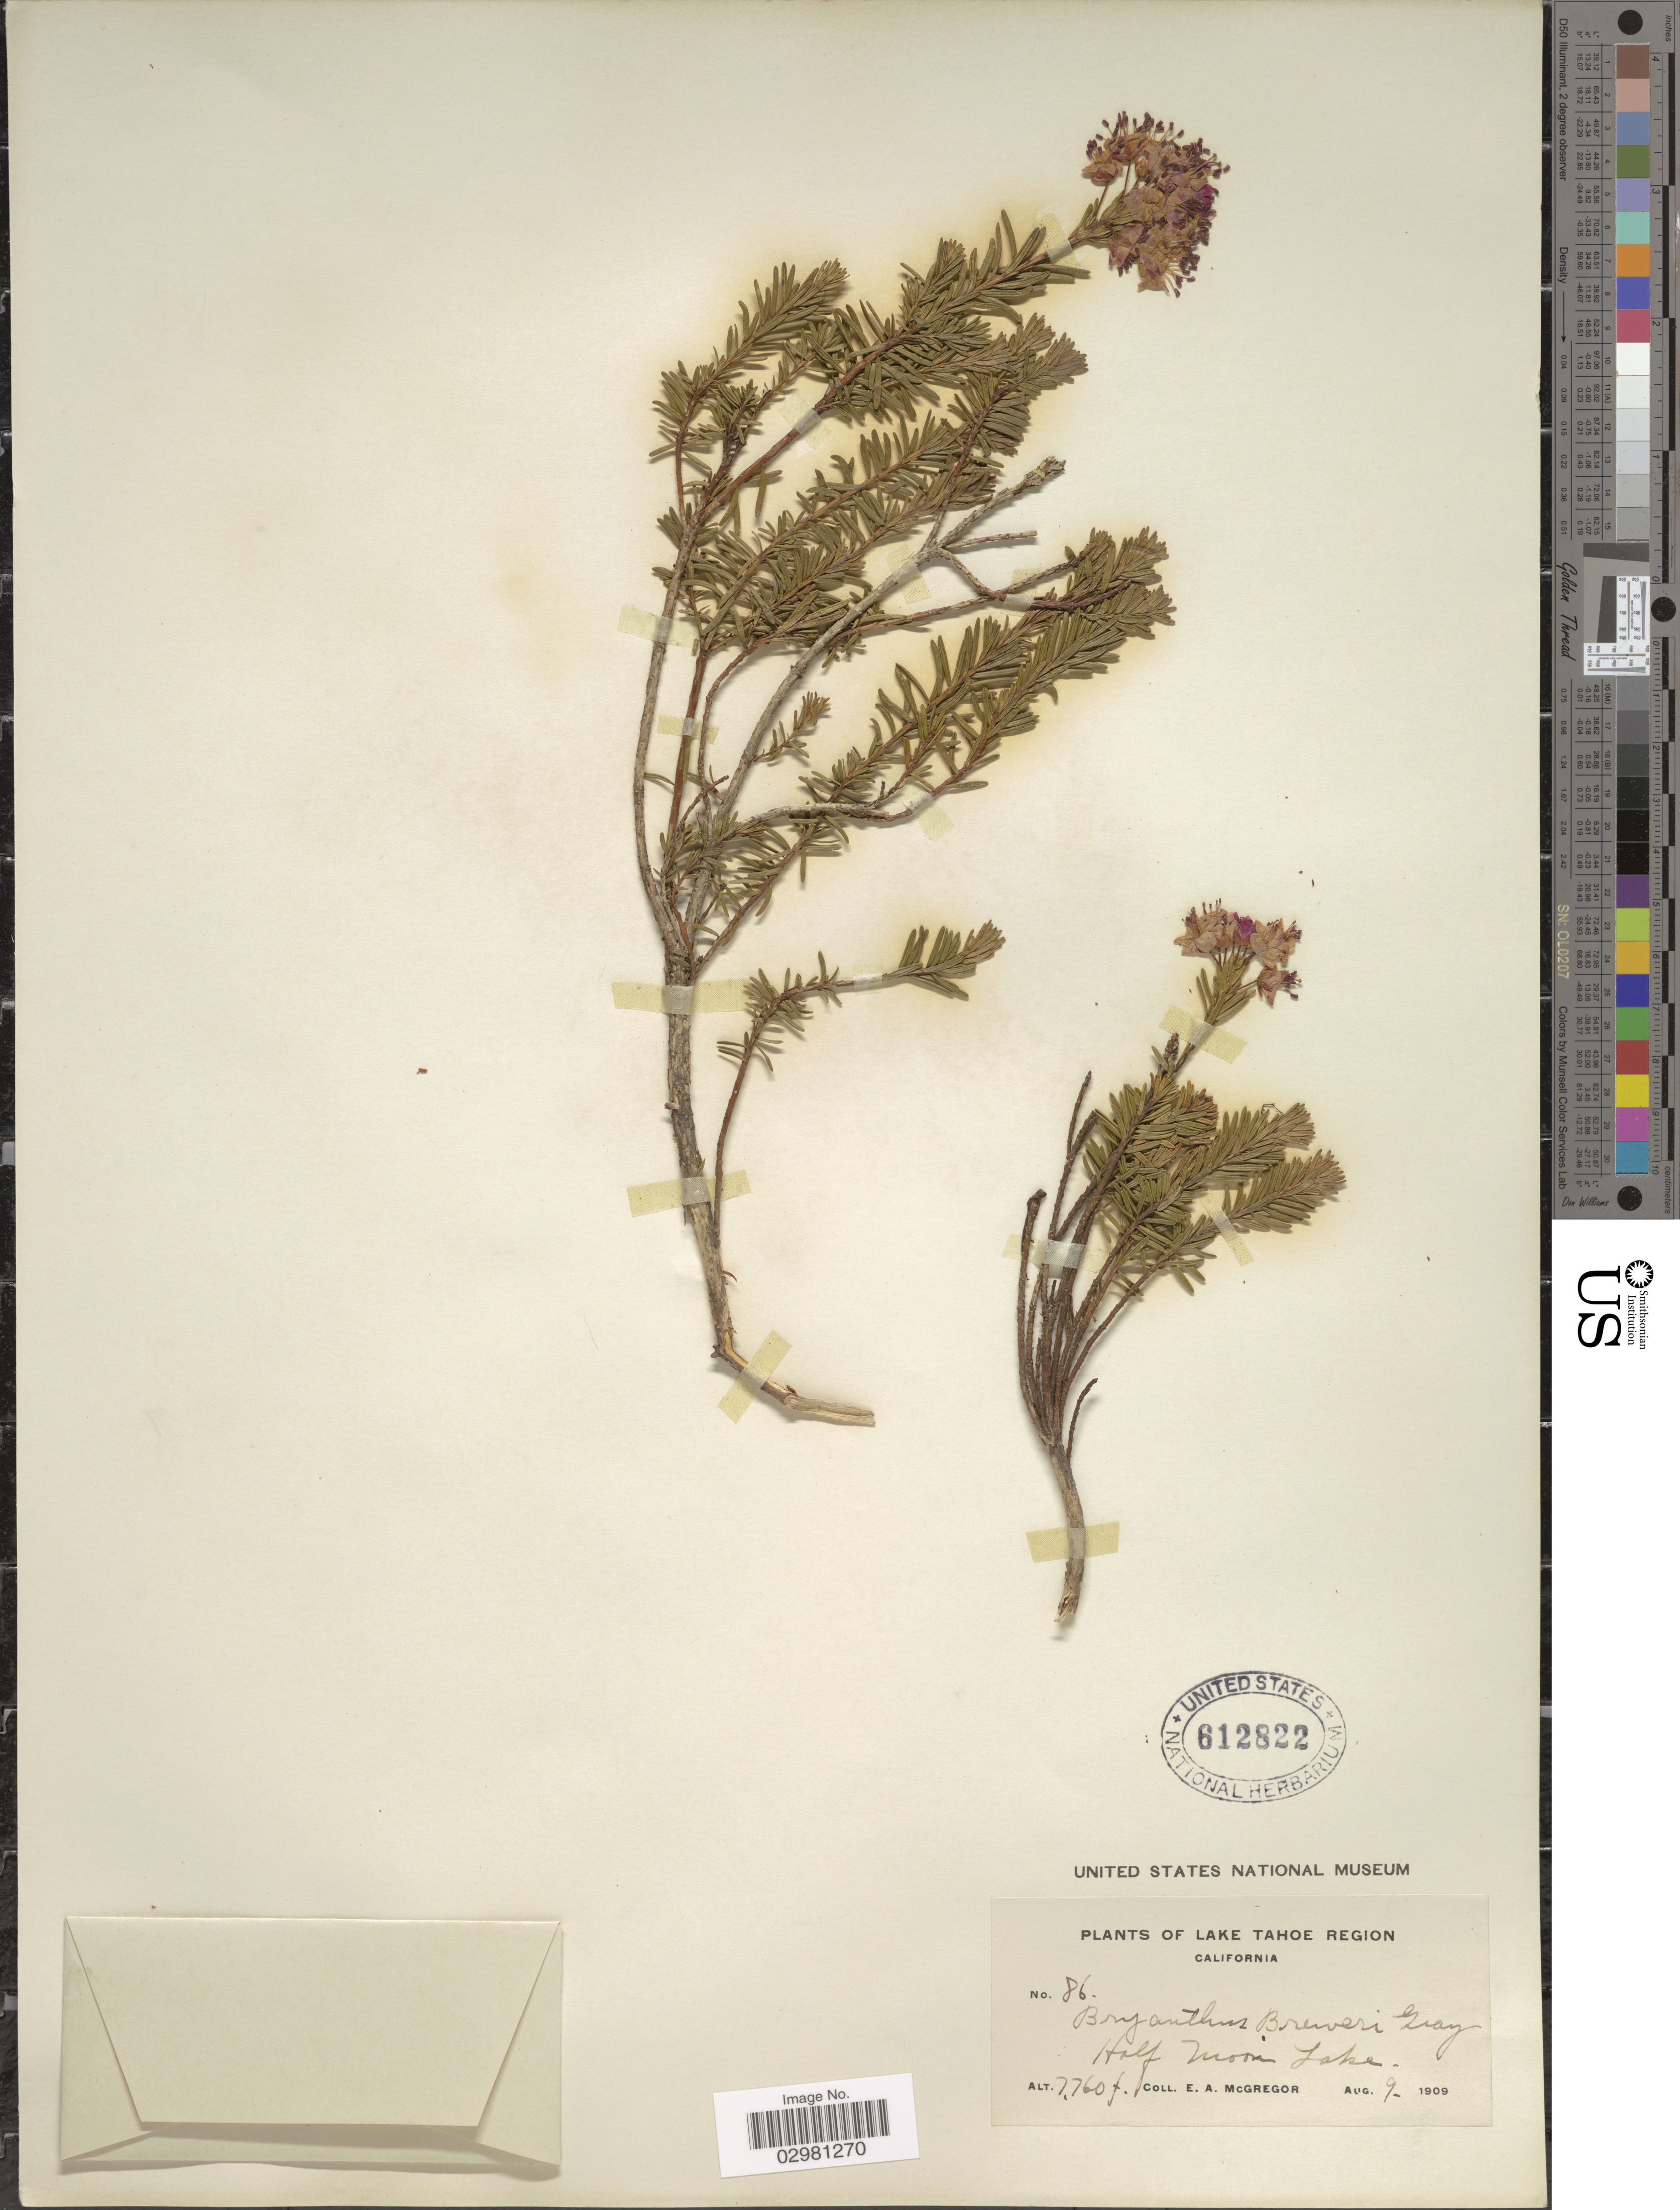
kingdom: Plantae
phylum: Tracheophyta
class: Magnoliopsida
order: Ericales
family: Ericaceae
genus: Phyllodoce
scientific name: Phyllodoce breweri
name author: (A. Gray) A. Heller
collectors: E. A. McGregor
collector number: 86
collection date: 1909-08-09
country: United States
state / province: California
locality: Lake Tahoe Region, Half Moon Lake.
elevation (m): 2365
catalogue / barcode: US 612822